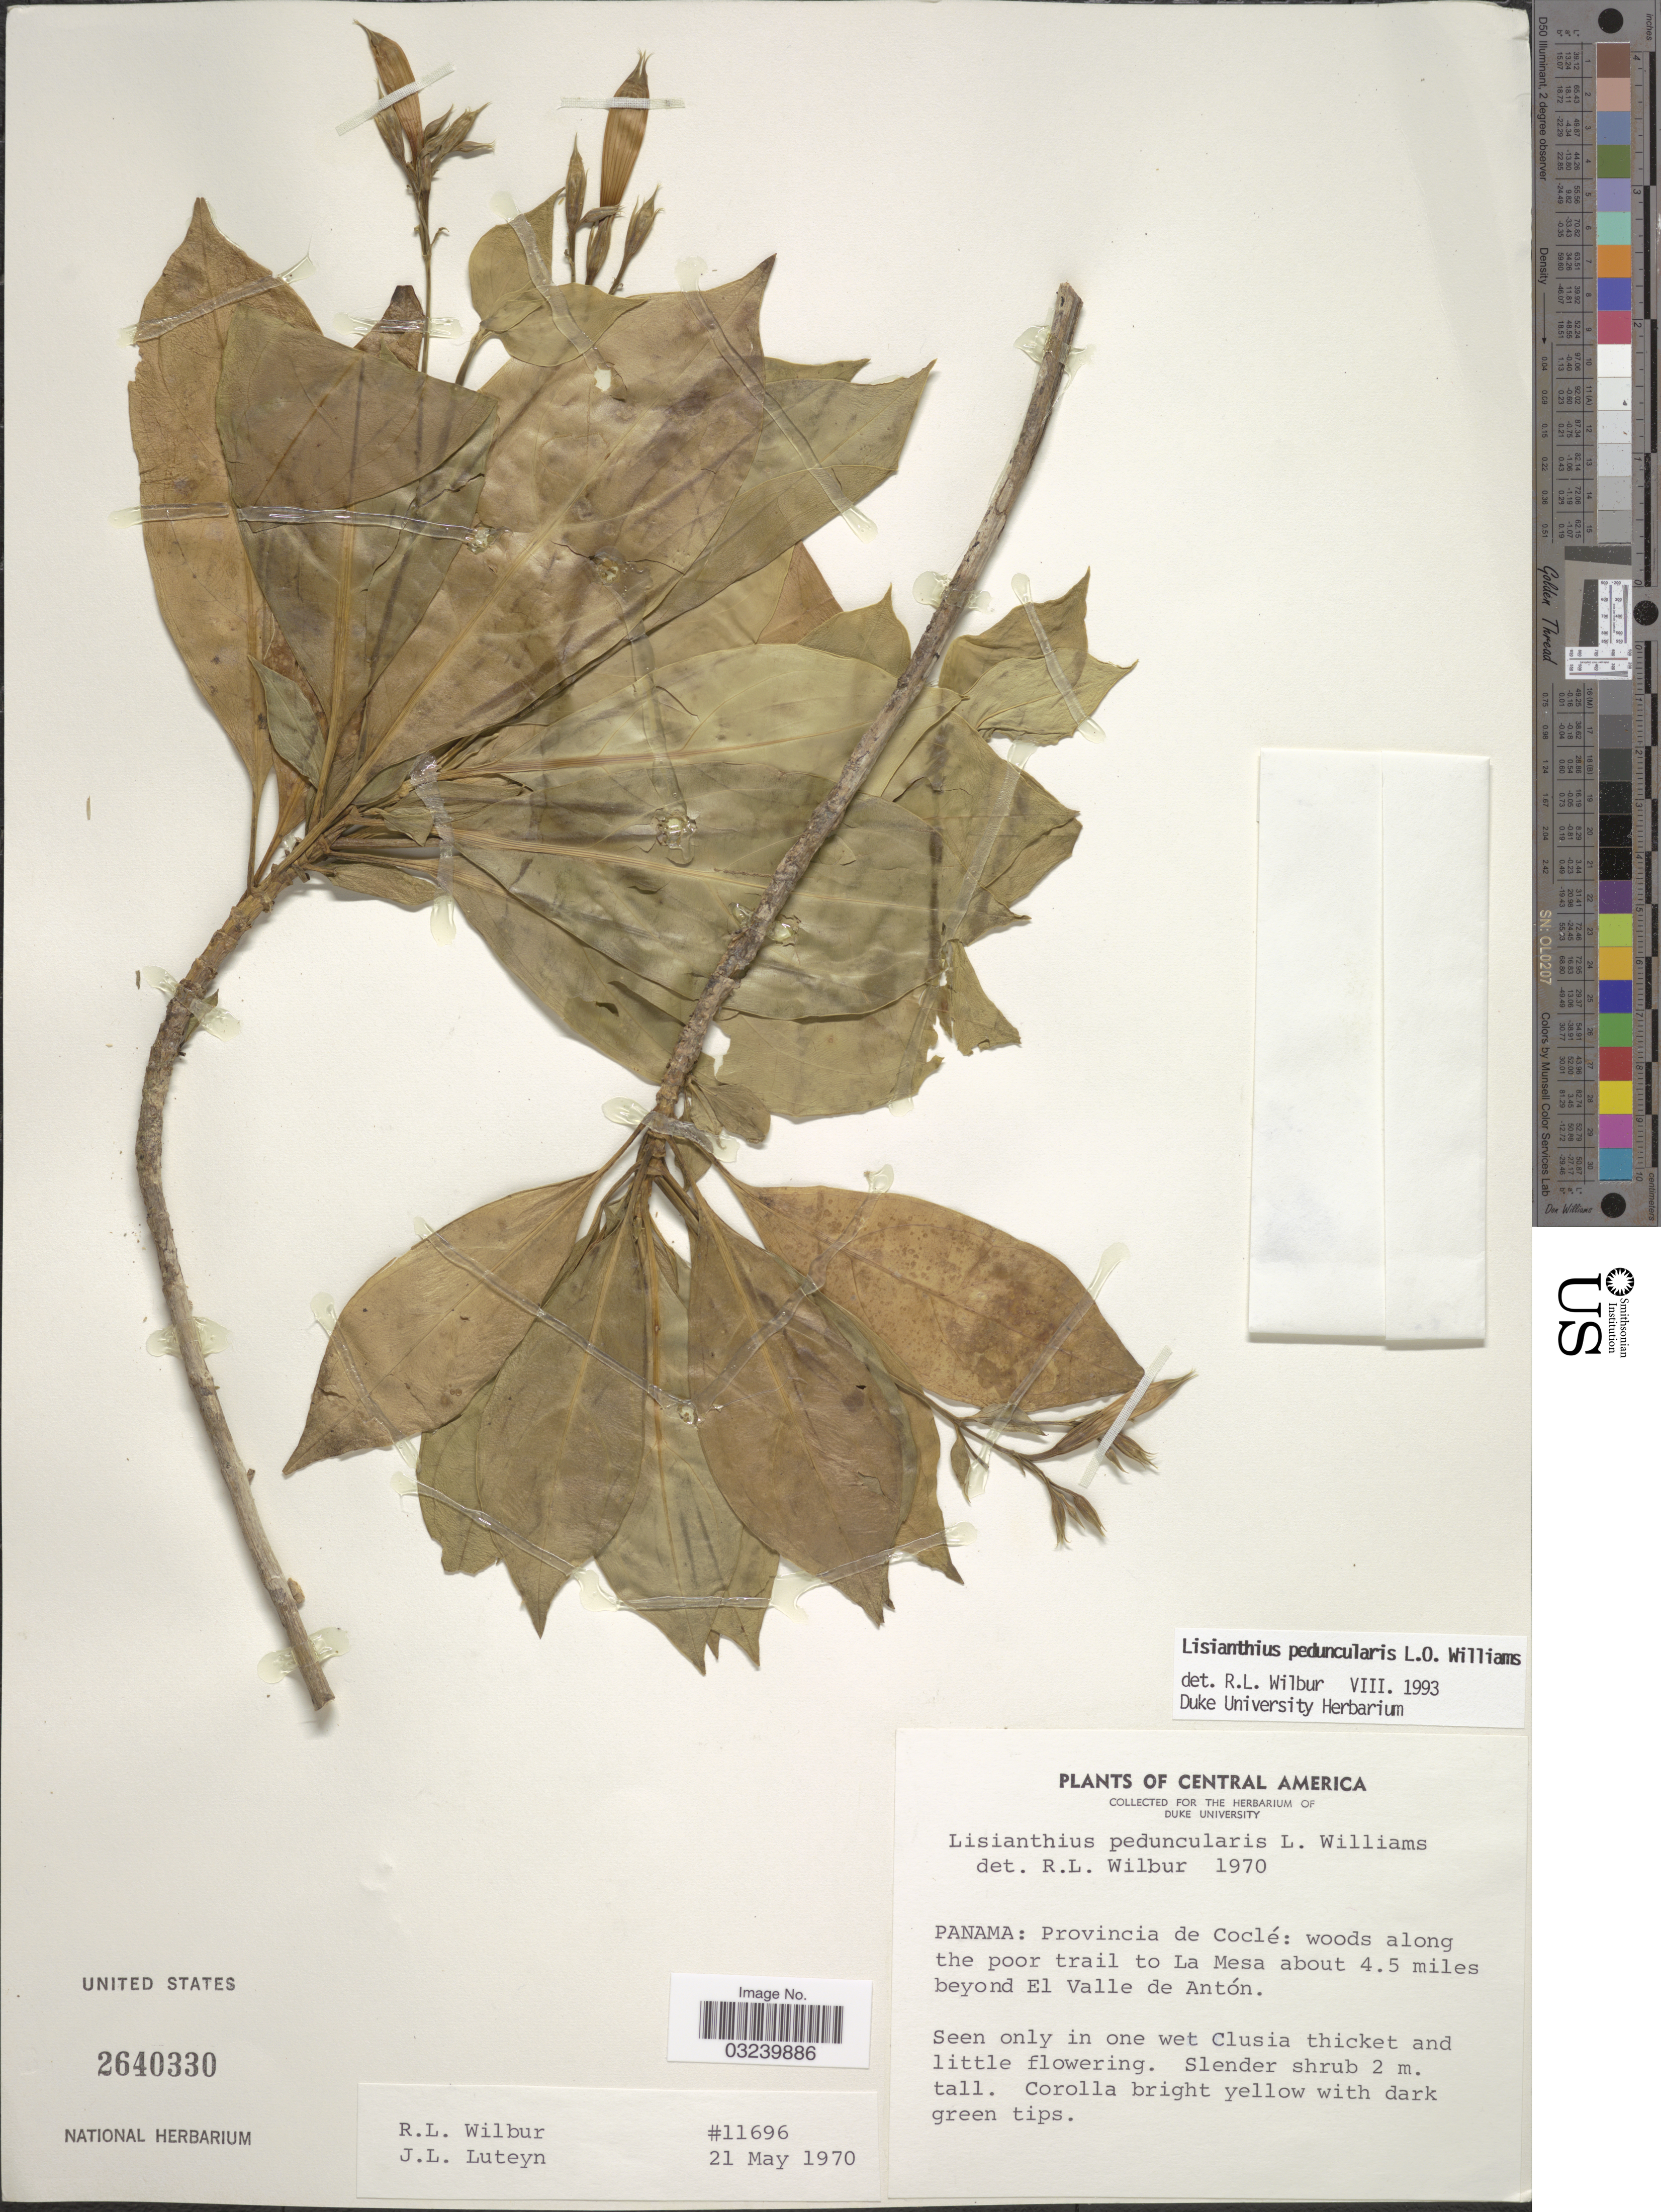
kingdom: Plantae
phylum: Tracheophyta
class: Magnoliopsida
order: Gentianales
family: Gentianaceae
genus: Lisianthius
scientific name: Lisianthius peduncularis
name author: L.O. Williams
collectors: R. L. Wilbur & J. Luteyn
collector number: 11696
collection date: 1970-05-21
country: Panama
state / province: Coclé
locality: Provincia de Coclé: woods along the poor trail to La Mesa about 4.5 miles beyond El Valle de Antón.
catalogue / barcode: US 2640330